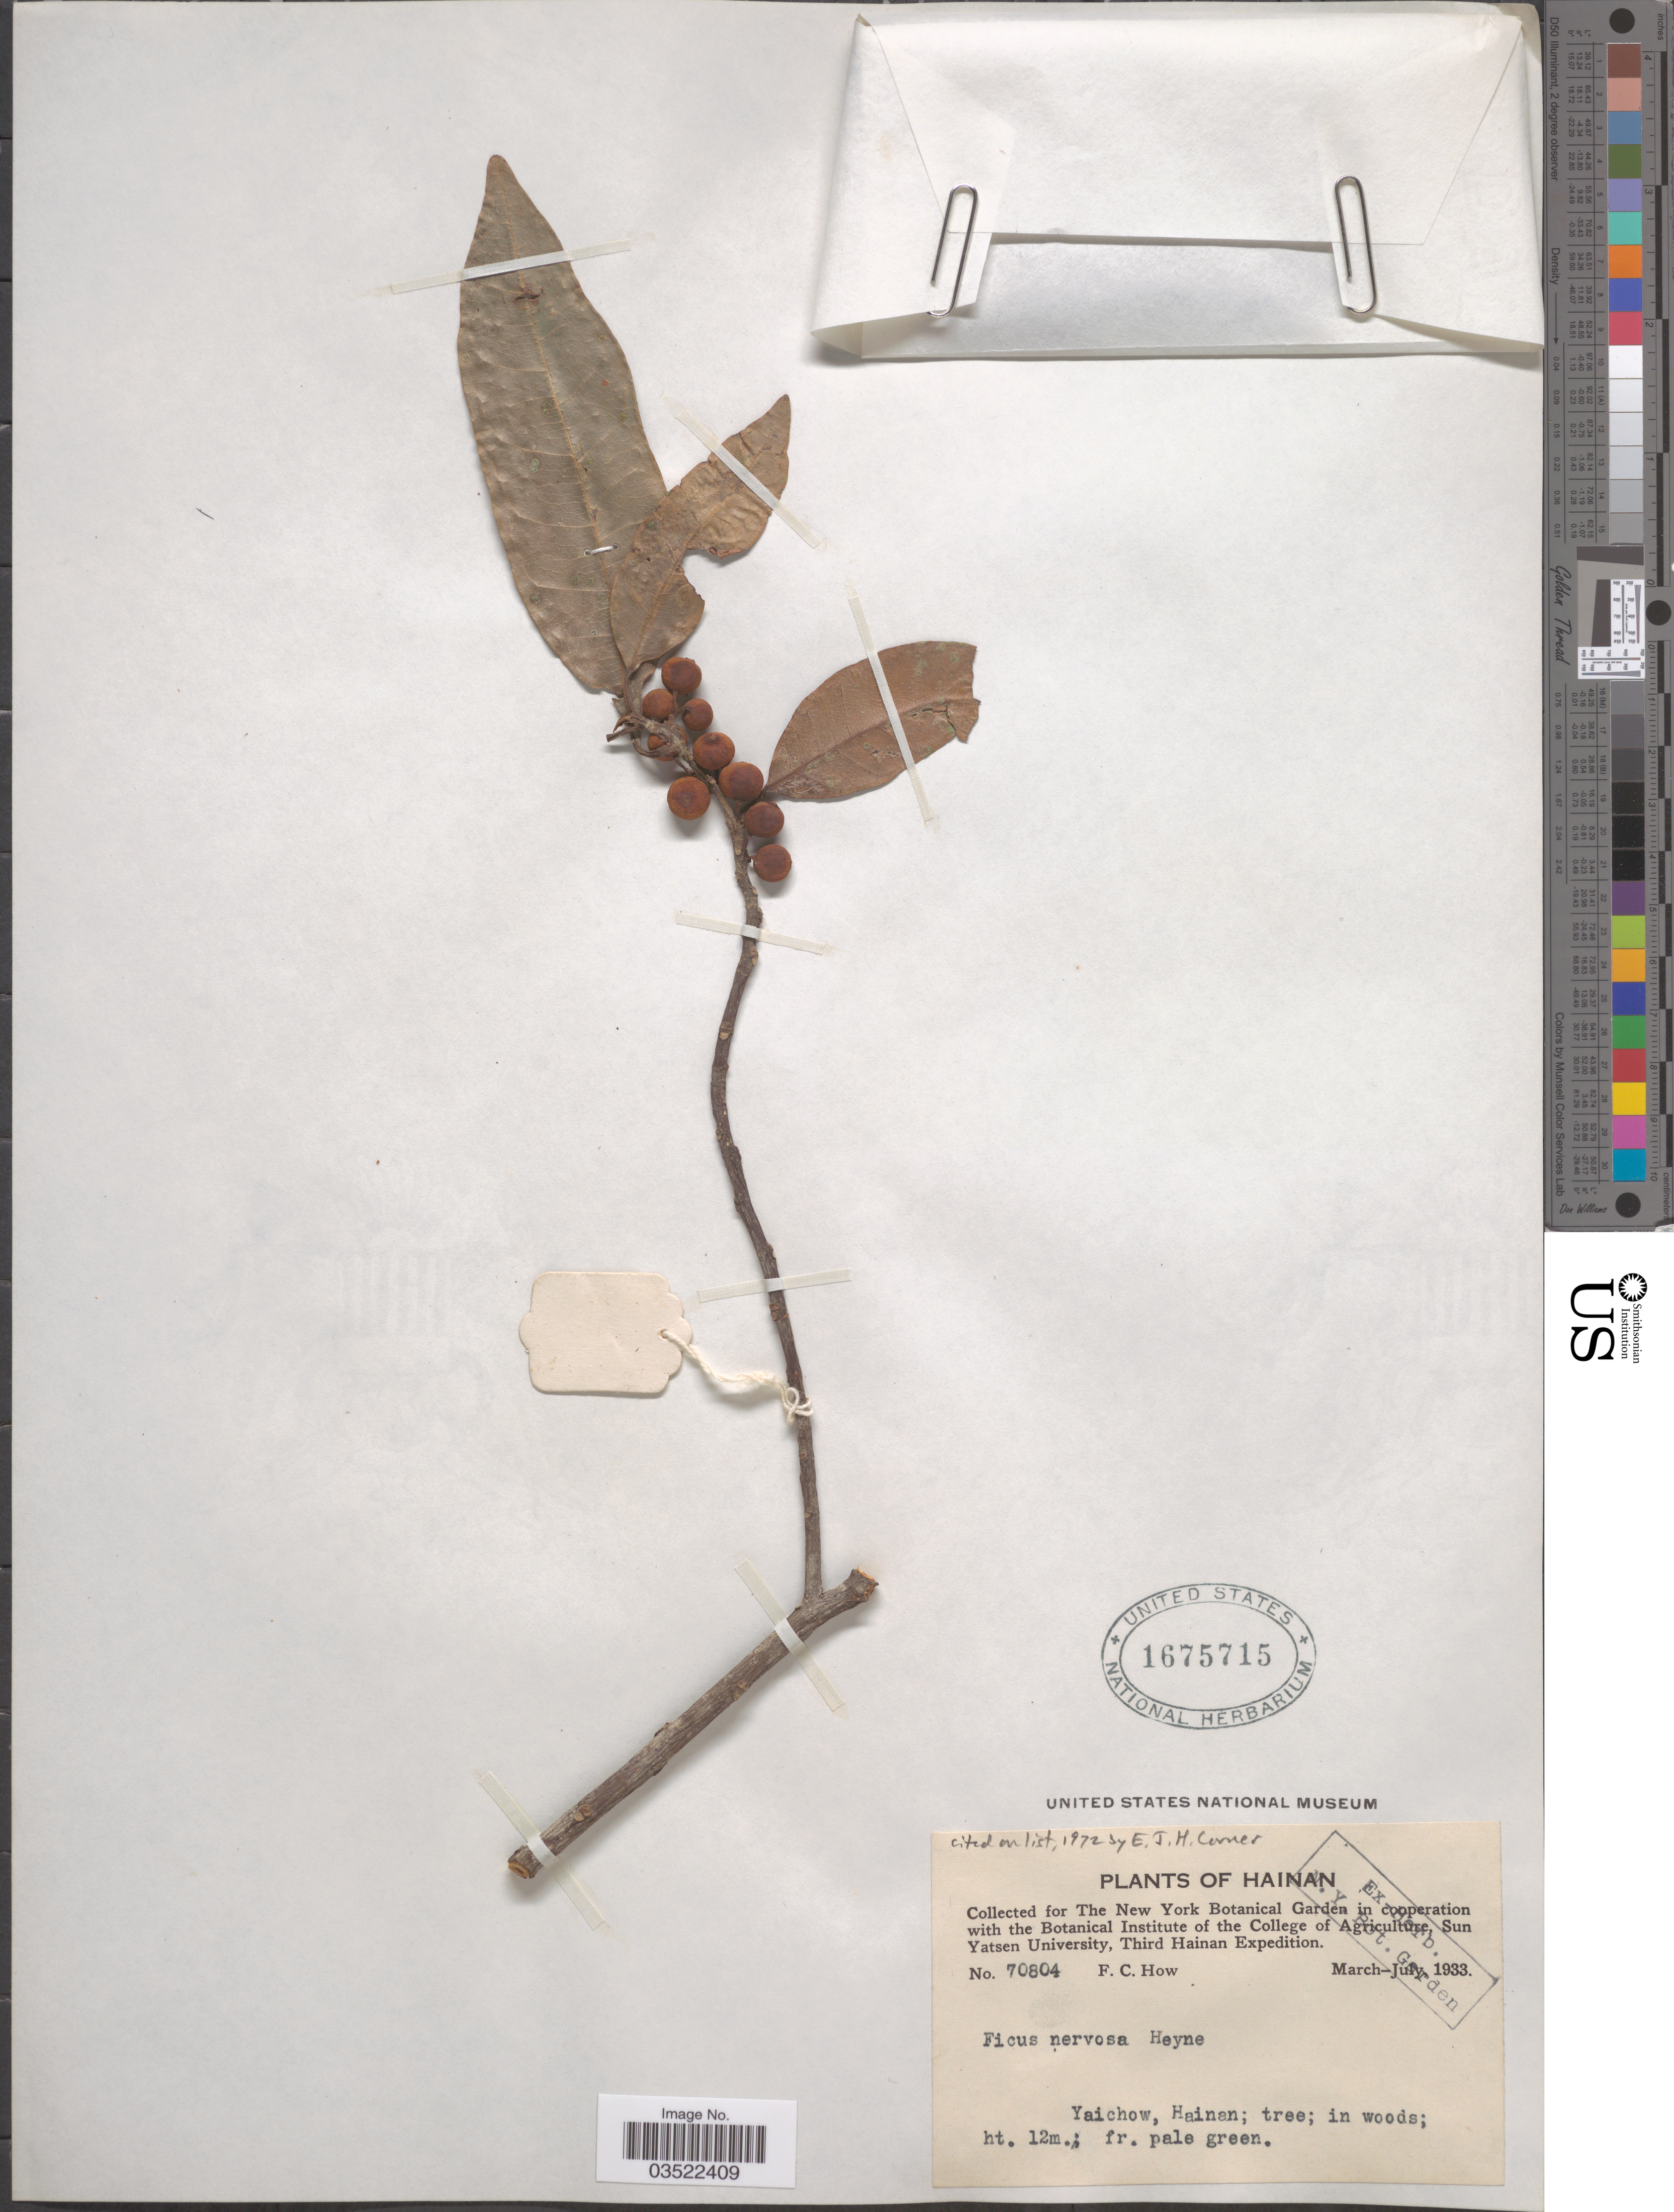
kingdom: Plantae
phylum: Tracheophyta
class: Magnoliopsida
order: Rosales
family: Moraceae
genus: Ficus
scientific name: Ficus nervosa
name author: B. Heyne & Roth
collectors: F. C. How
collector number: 70804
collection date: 1933-03/1933-07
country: China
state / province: Hainan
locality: Yaichow.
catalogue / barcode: US 1675715